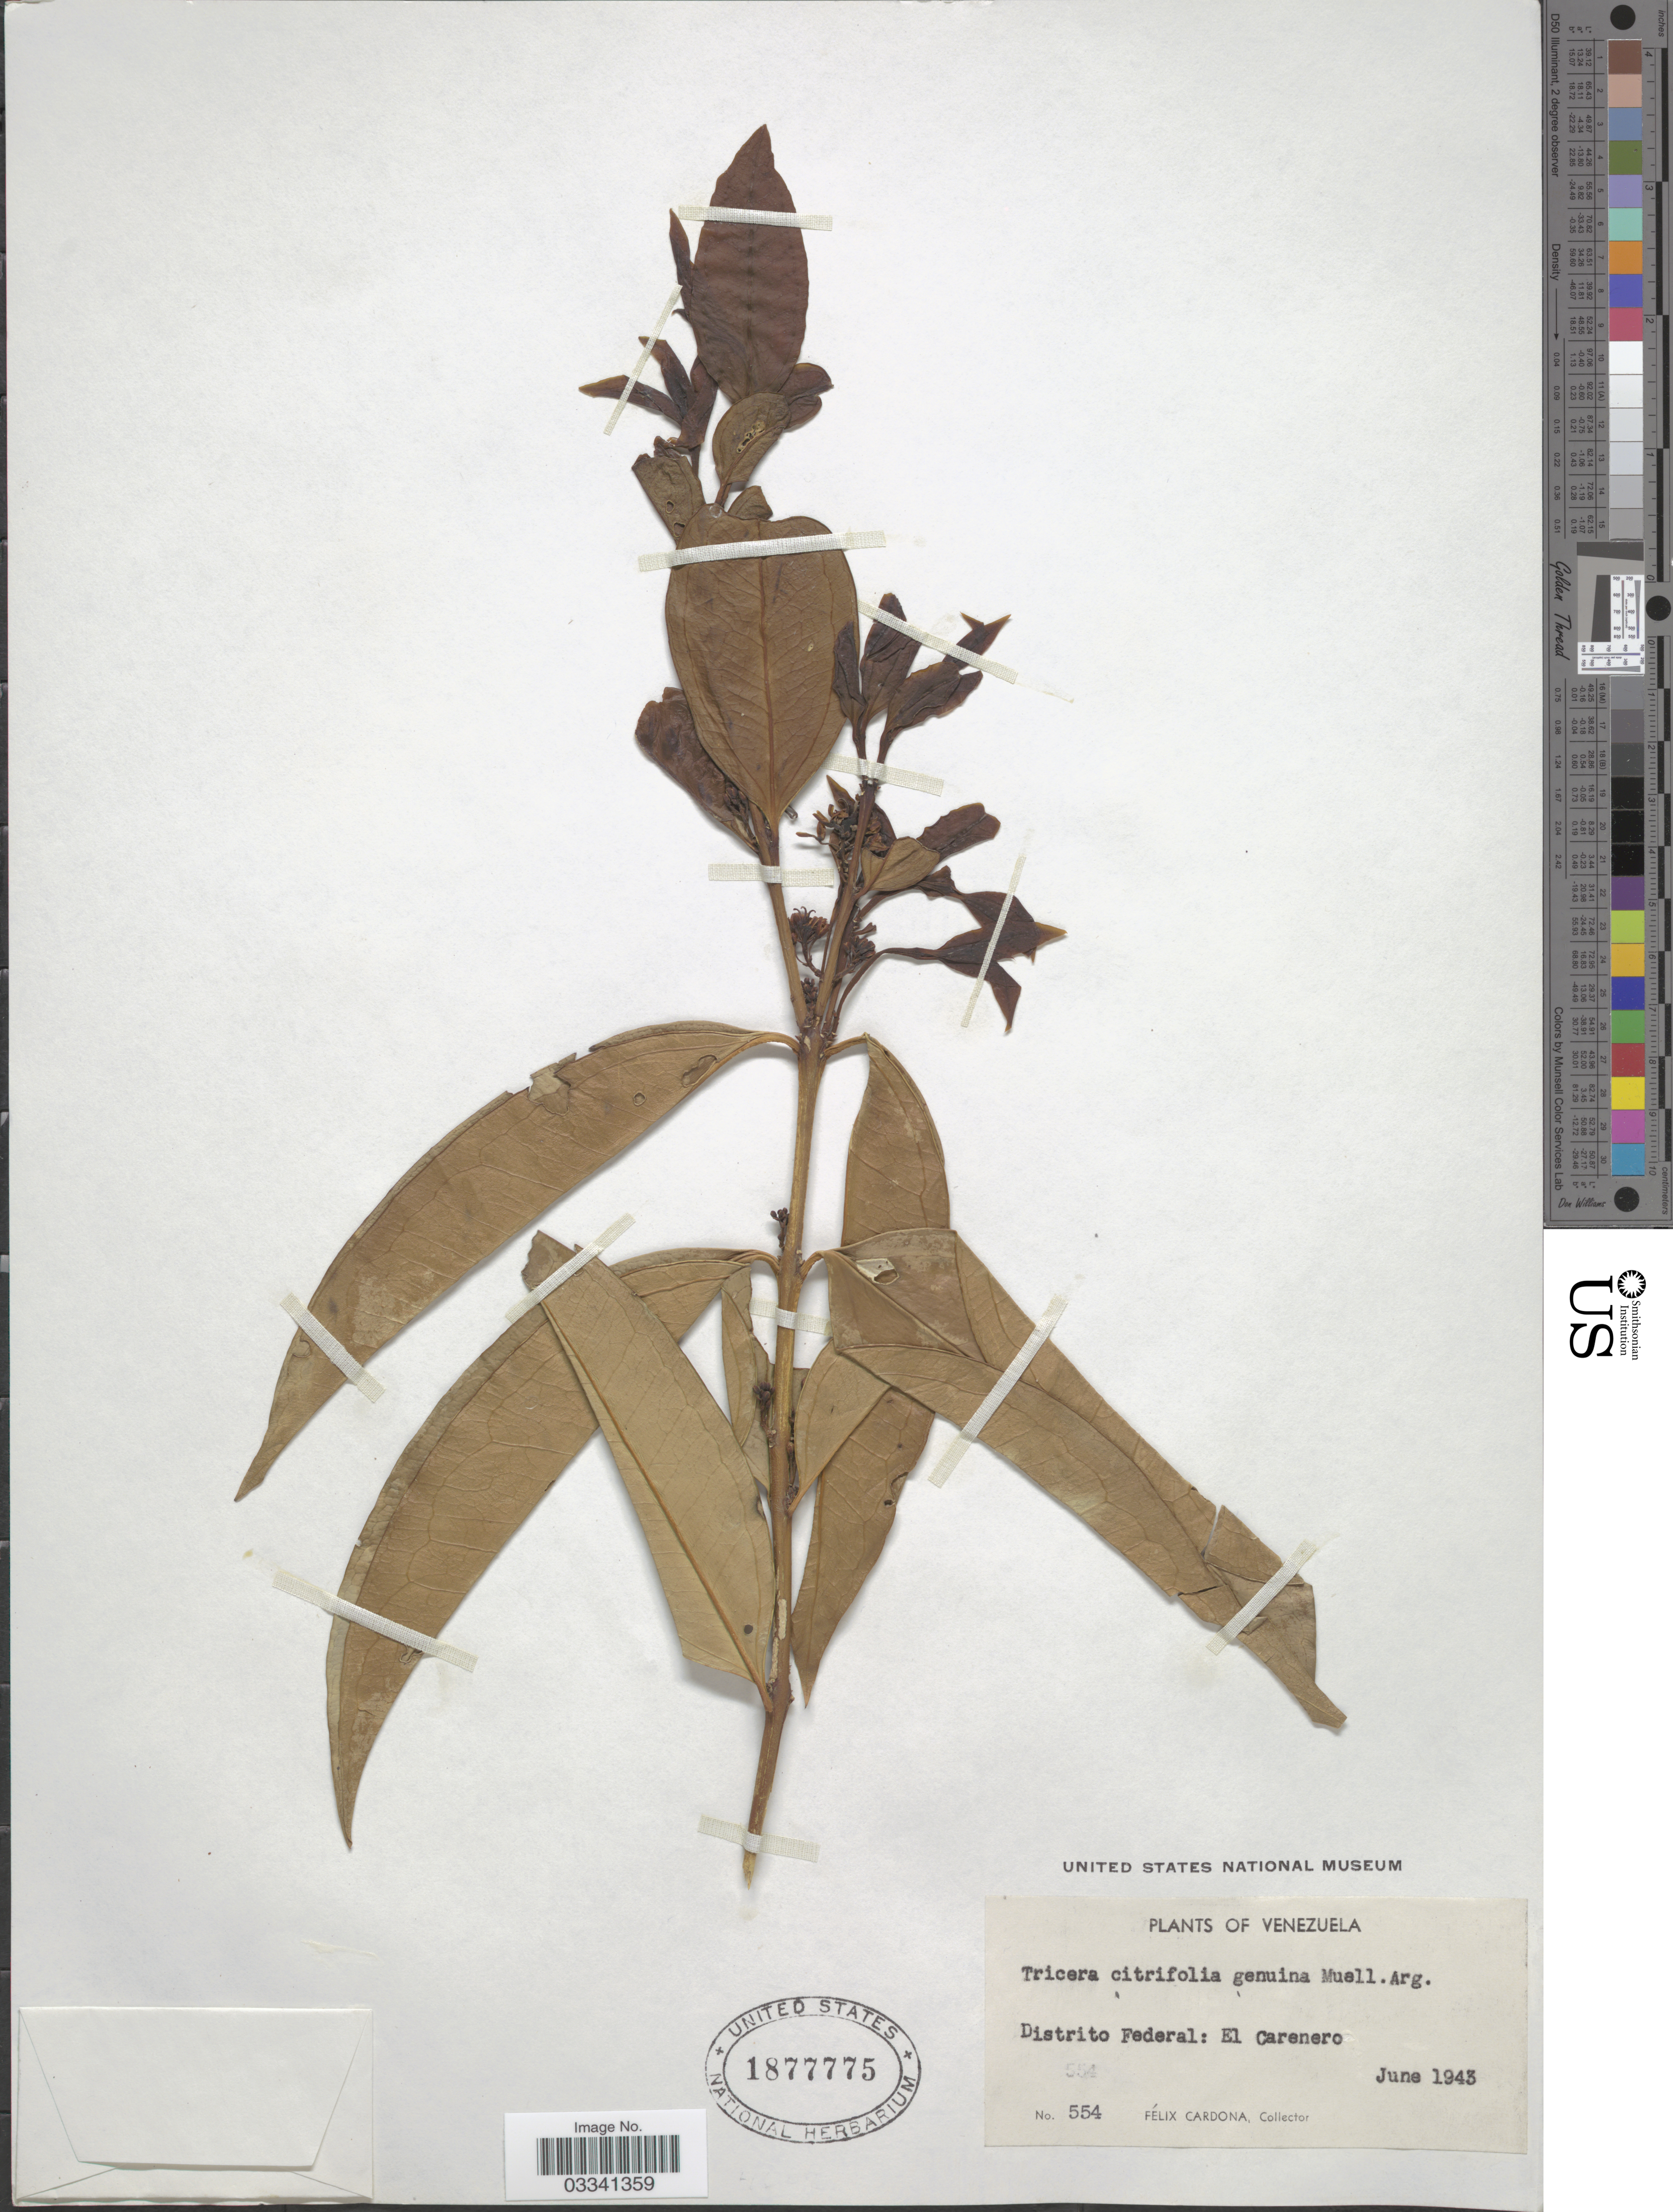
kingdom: Plantae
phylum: Tracheophyta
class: Magnoliopsida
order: Buxales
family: Buxaceae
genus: Buxus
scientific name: Buxus citrifolia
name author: (Willd.) Spreng.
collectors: F. Cardona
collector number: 554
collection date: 1943-06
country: Venezuela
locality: Distrito Federal: El Carenero.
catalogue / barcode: US 1877775